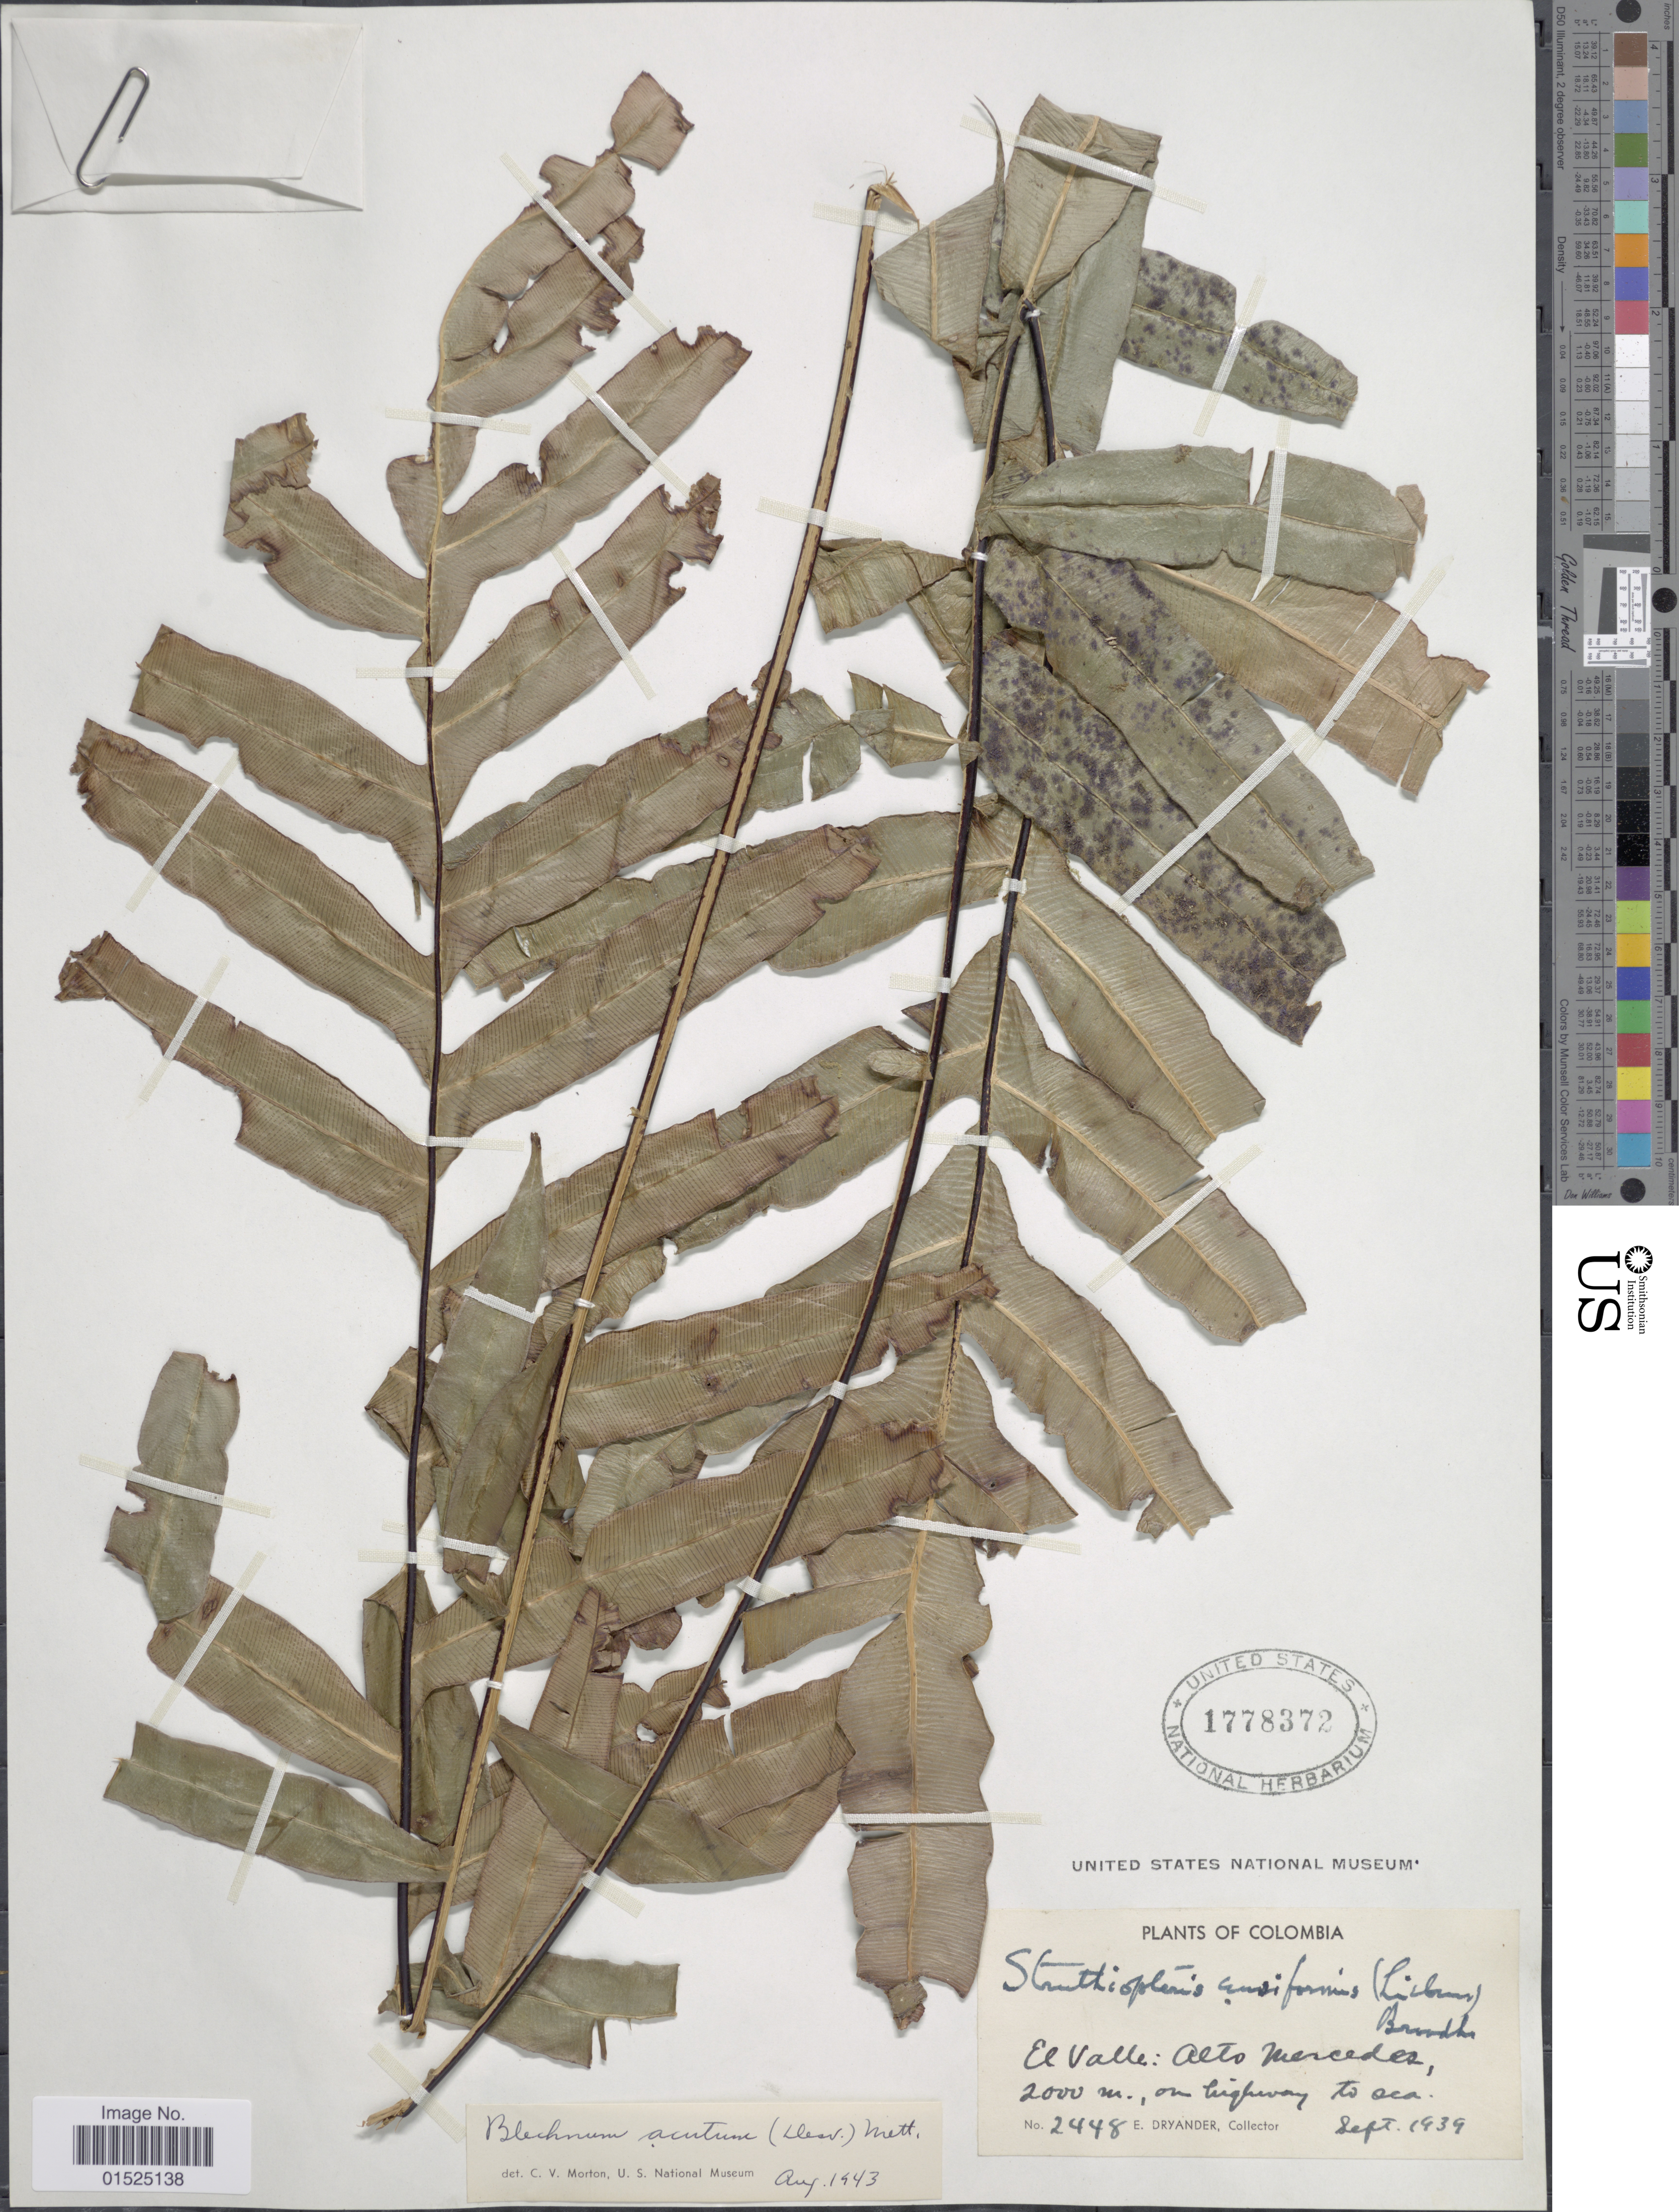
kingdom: Plantae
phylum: Tracheophyta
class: Polypodiopsida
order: Polypodiales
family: Blechnaceae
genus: Blechnum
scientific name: Blechnum acutum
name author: (Desv.) Mett.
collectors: E. Dryander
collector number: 2448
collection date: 1939-09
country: Colombia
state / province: Valle del Cauca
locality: El Valle: Alto Mercedes, on highway to sea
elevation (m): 2000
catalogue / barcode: US 1778372